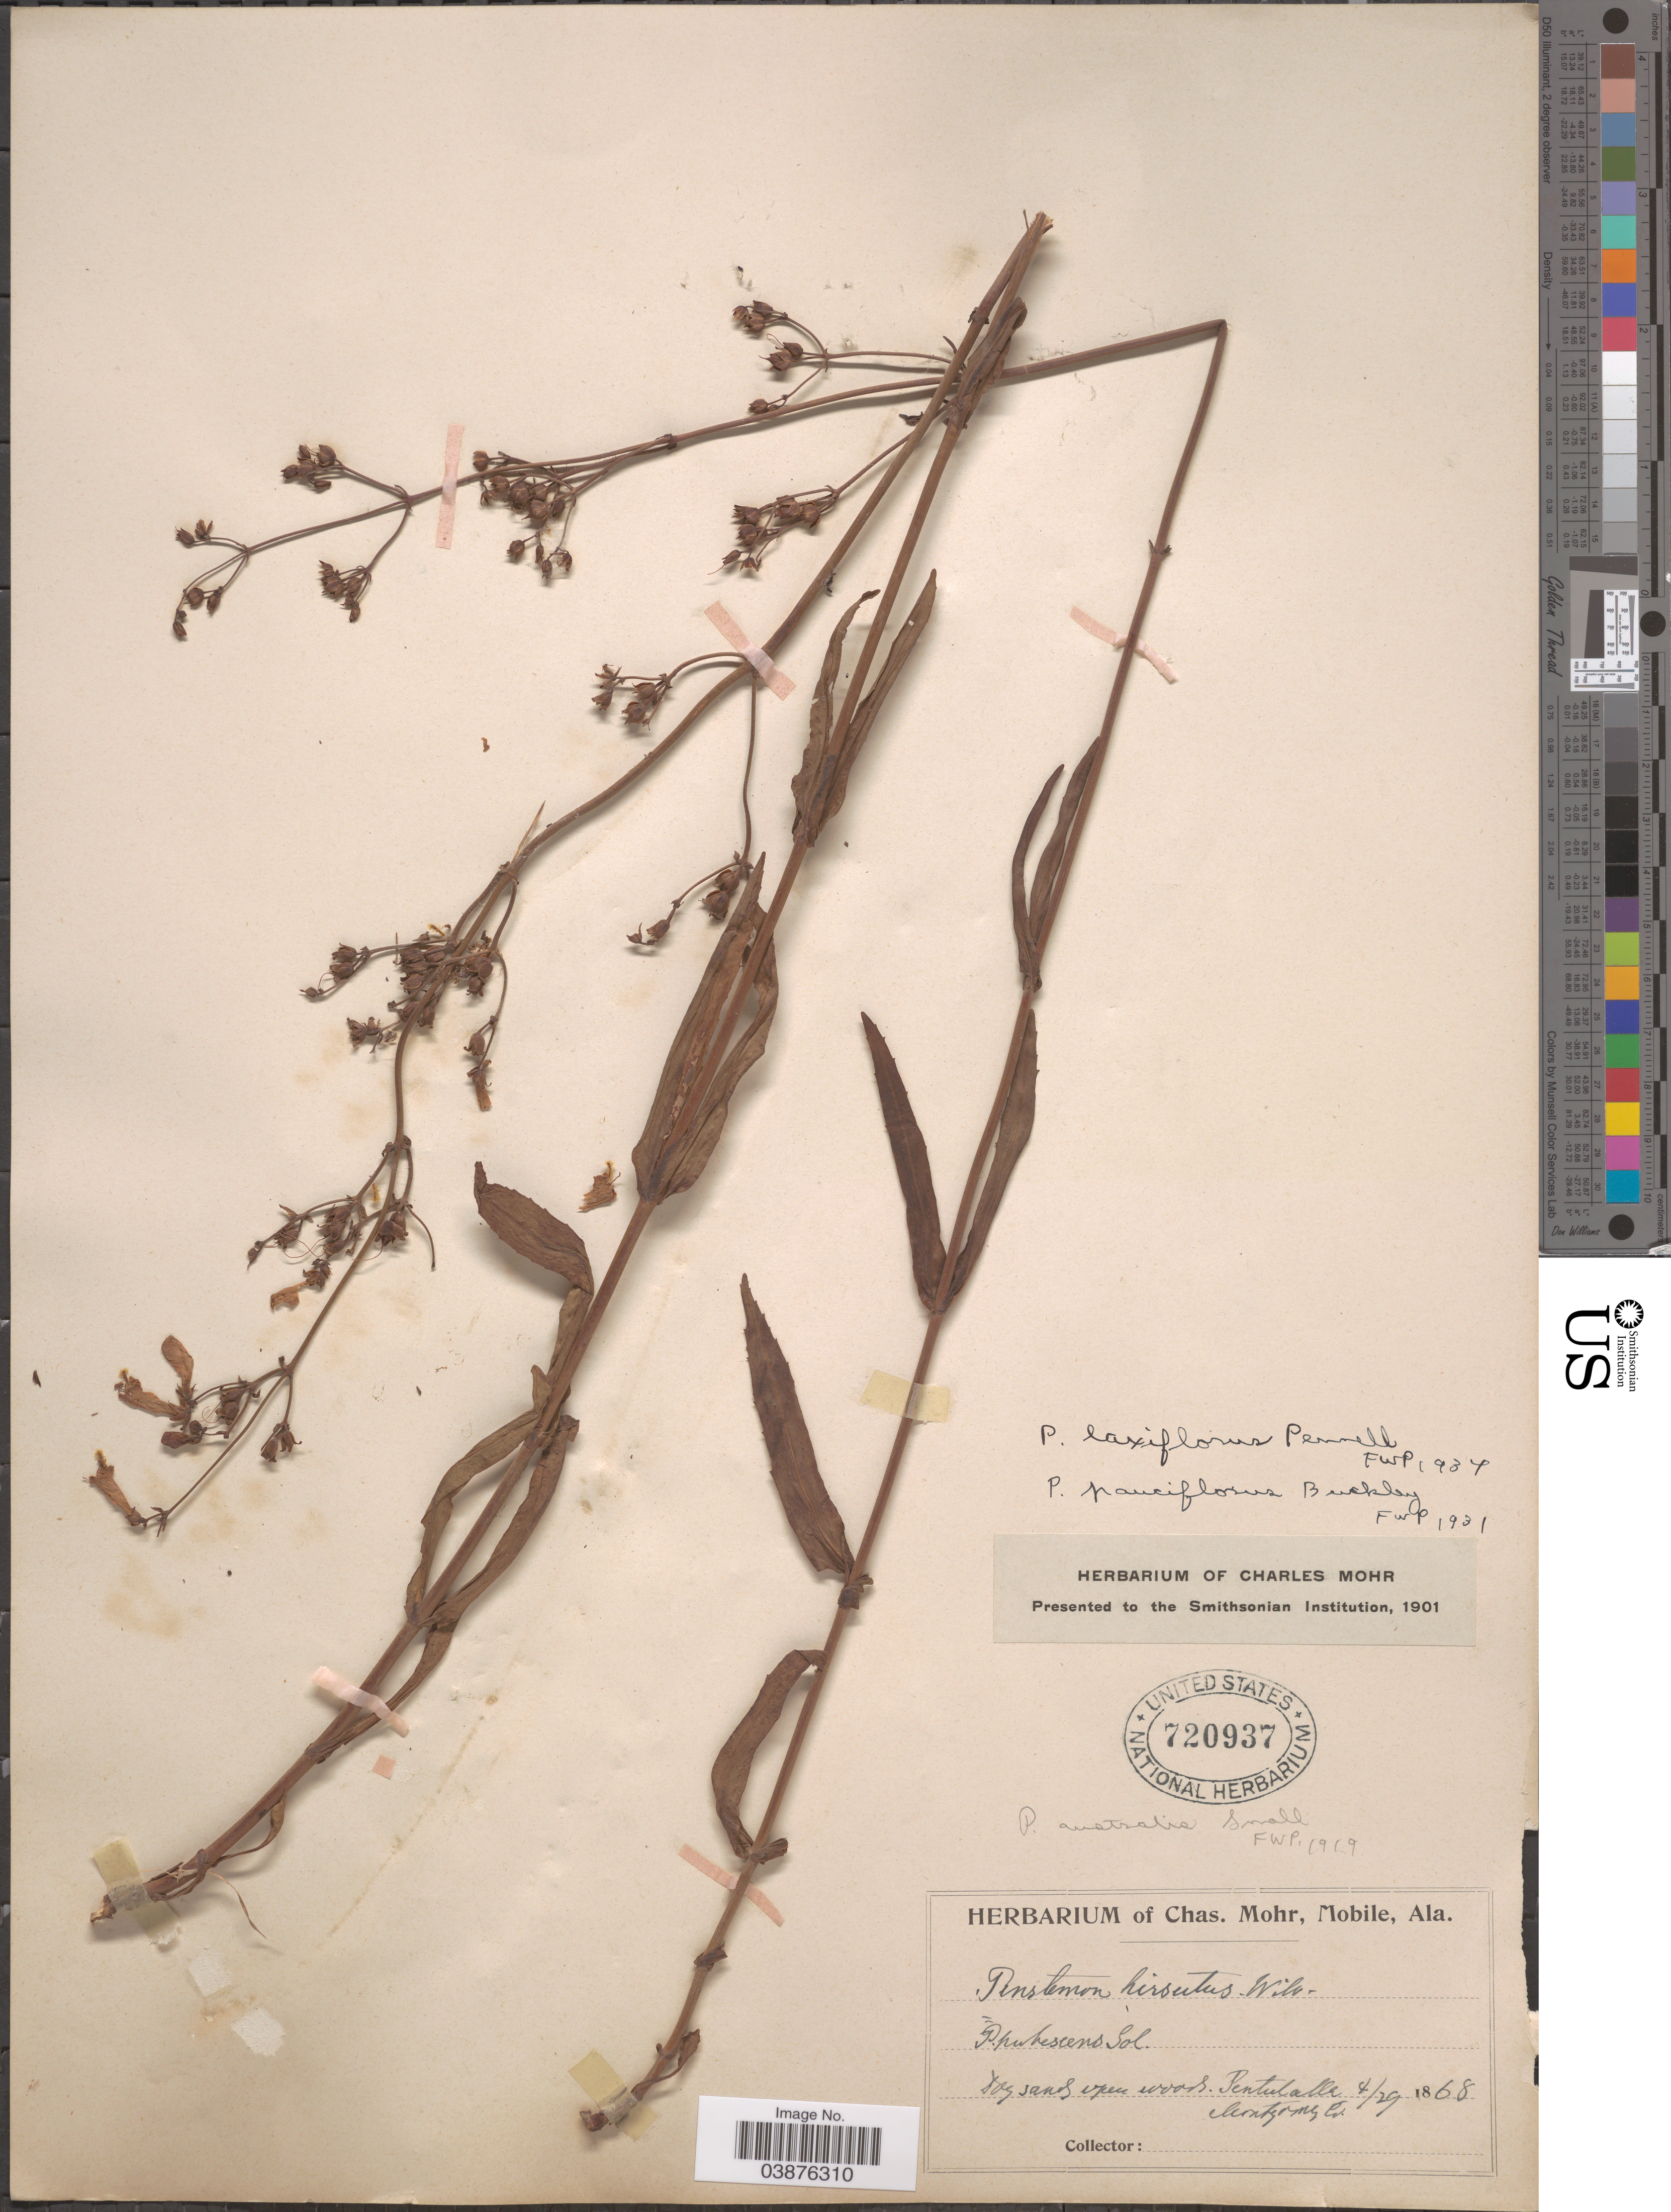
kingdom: Plantae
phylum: Tracheophyta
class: Magnoliopsida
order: Lamiales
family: Plantaginaceae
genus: Penstemon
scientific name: Penstemon laxiflorus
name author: Pennell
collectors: ex herb. Charles Mohr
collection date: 1868-04-29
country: United States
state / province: Alabama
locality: Pentulalla. Montgomery Co.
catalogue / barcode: US 720937